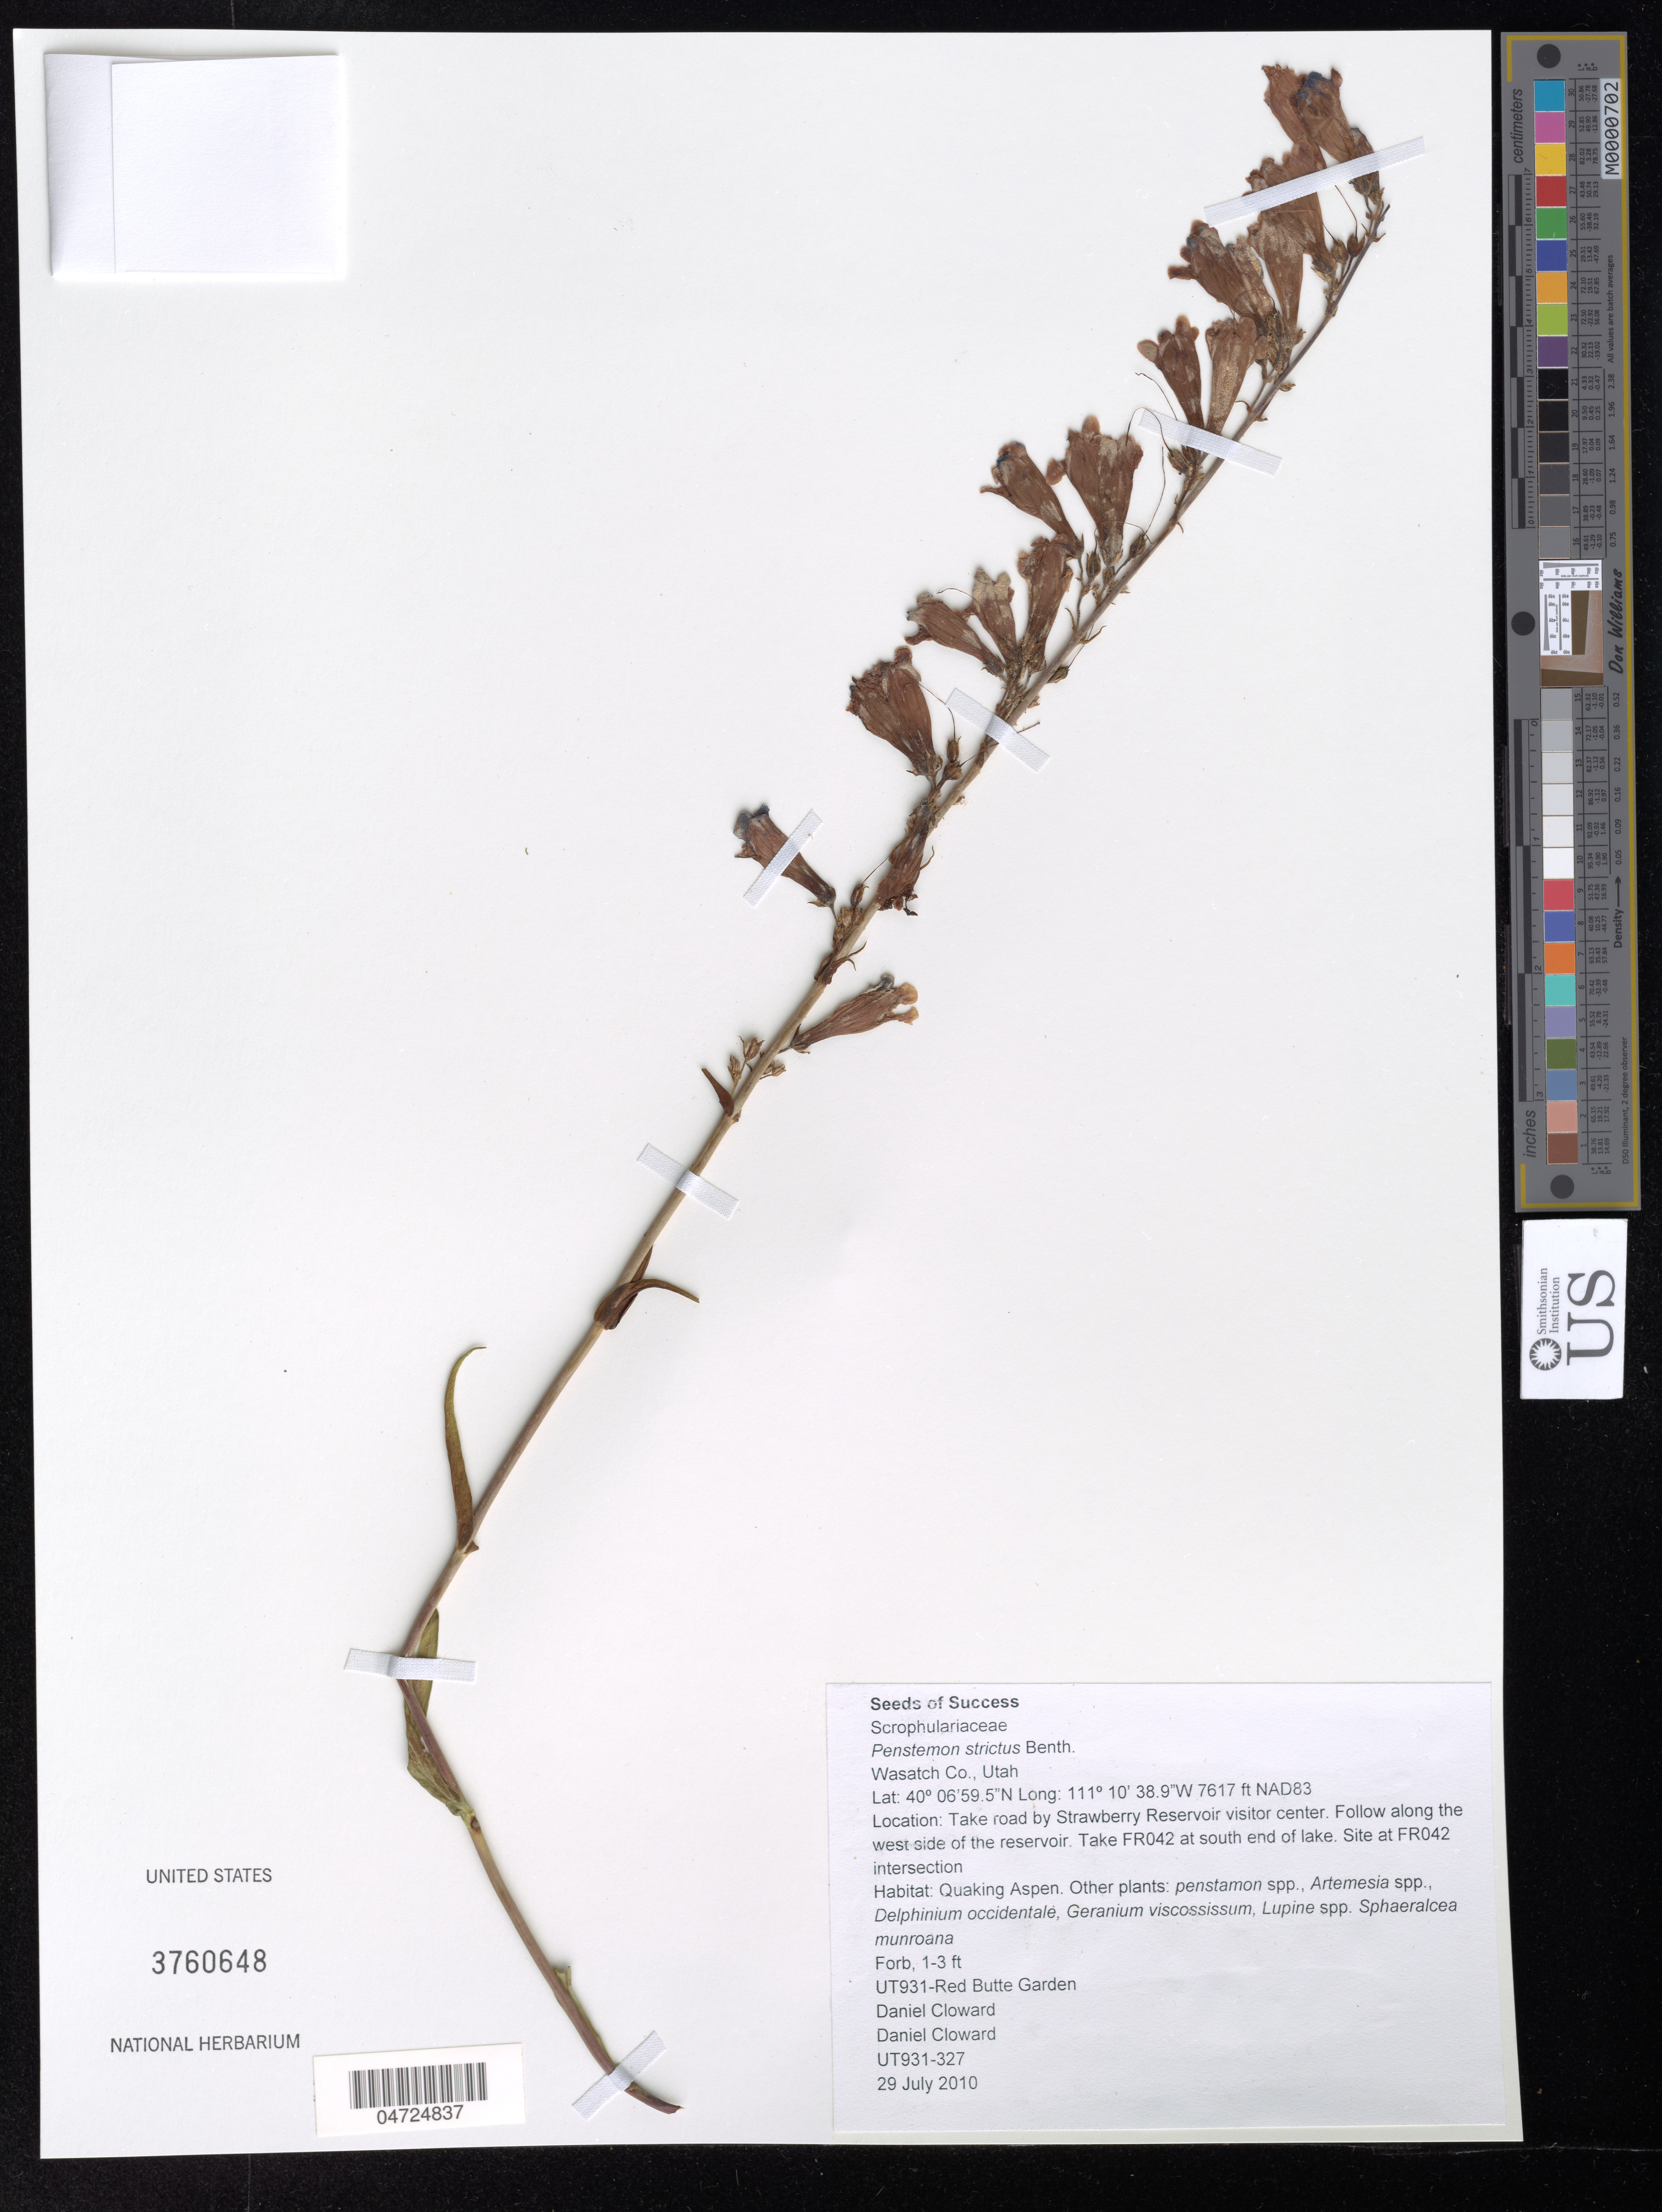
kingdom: Plantae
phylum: Tracheophyta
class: Magnoliopsida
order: Lamiales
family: Plantaginaceae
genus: Penstemon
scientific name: Penstemon strictus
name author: Benth.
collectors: D. Cloward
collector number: UT931-327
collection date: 2010-07-29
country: United States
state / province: Utah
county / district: Wasatch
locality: Wasatch Co. Take road by Strawberry Reservoir visitor center. Follow along the west side of the reservoir. Take FR042 at south end of lake. Site at FR042 intersection. UT931-Red Butte Garden. NAD83.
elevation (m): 2322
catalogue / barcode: US 3760648